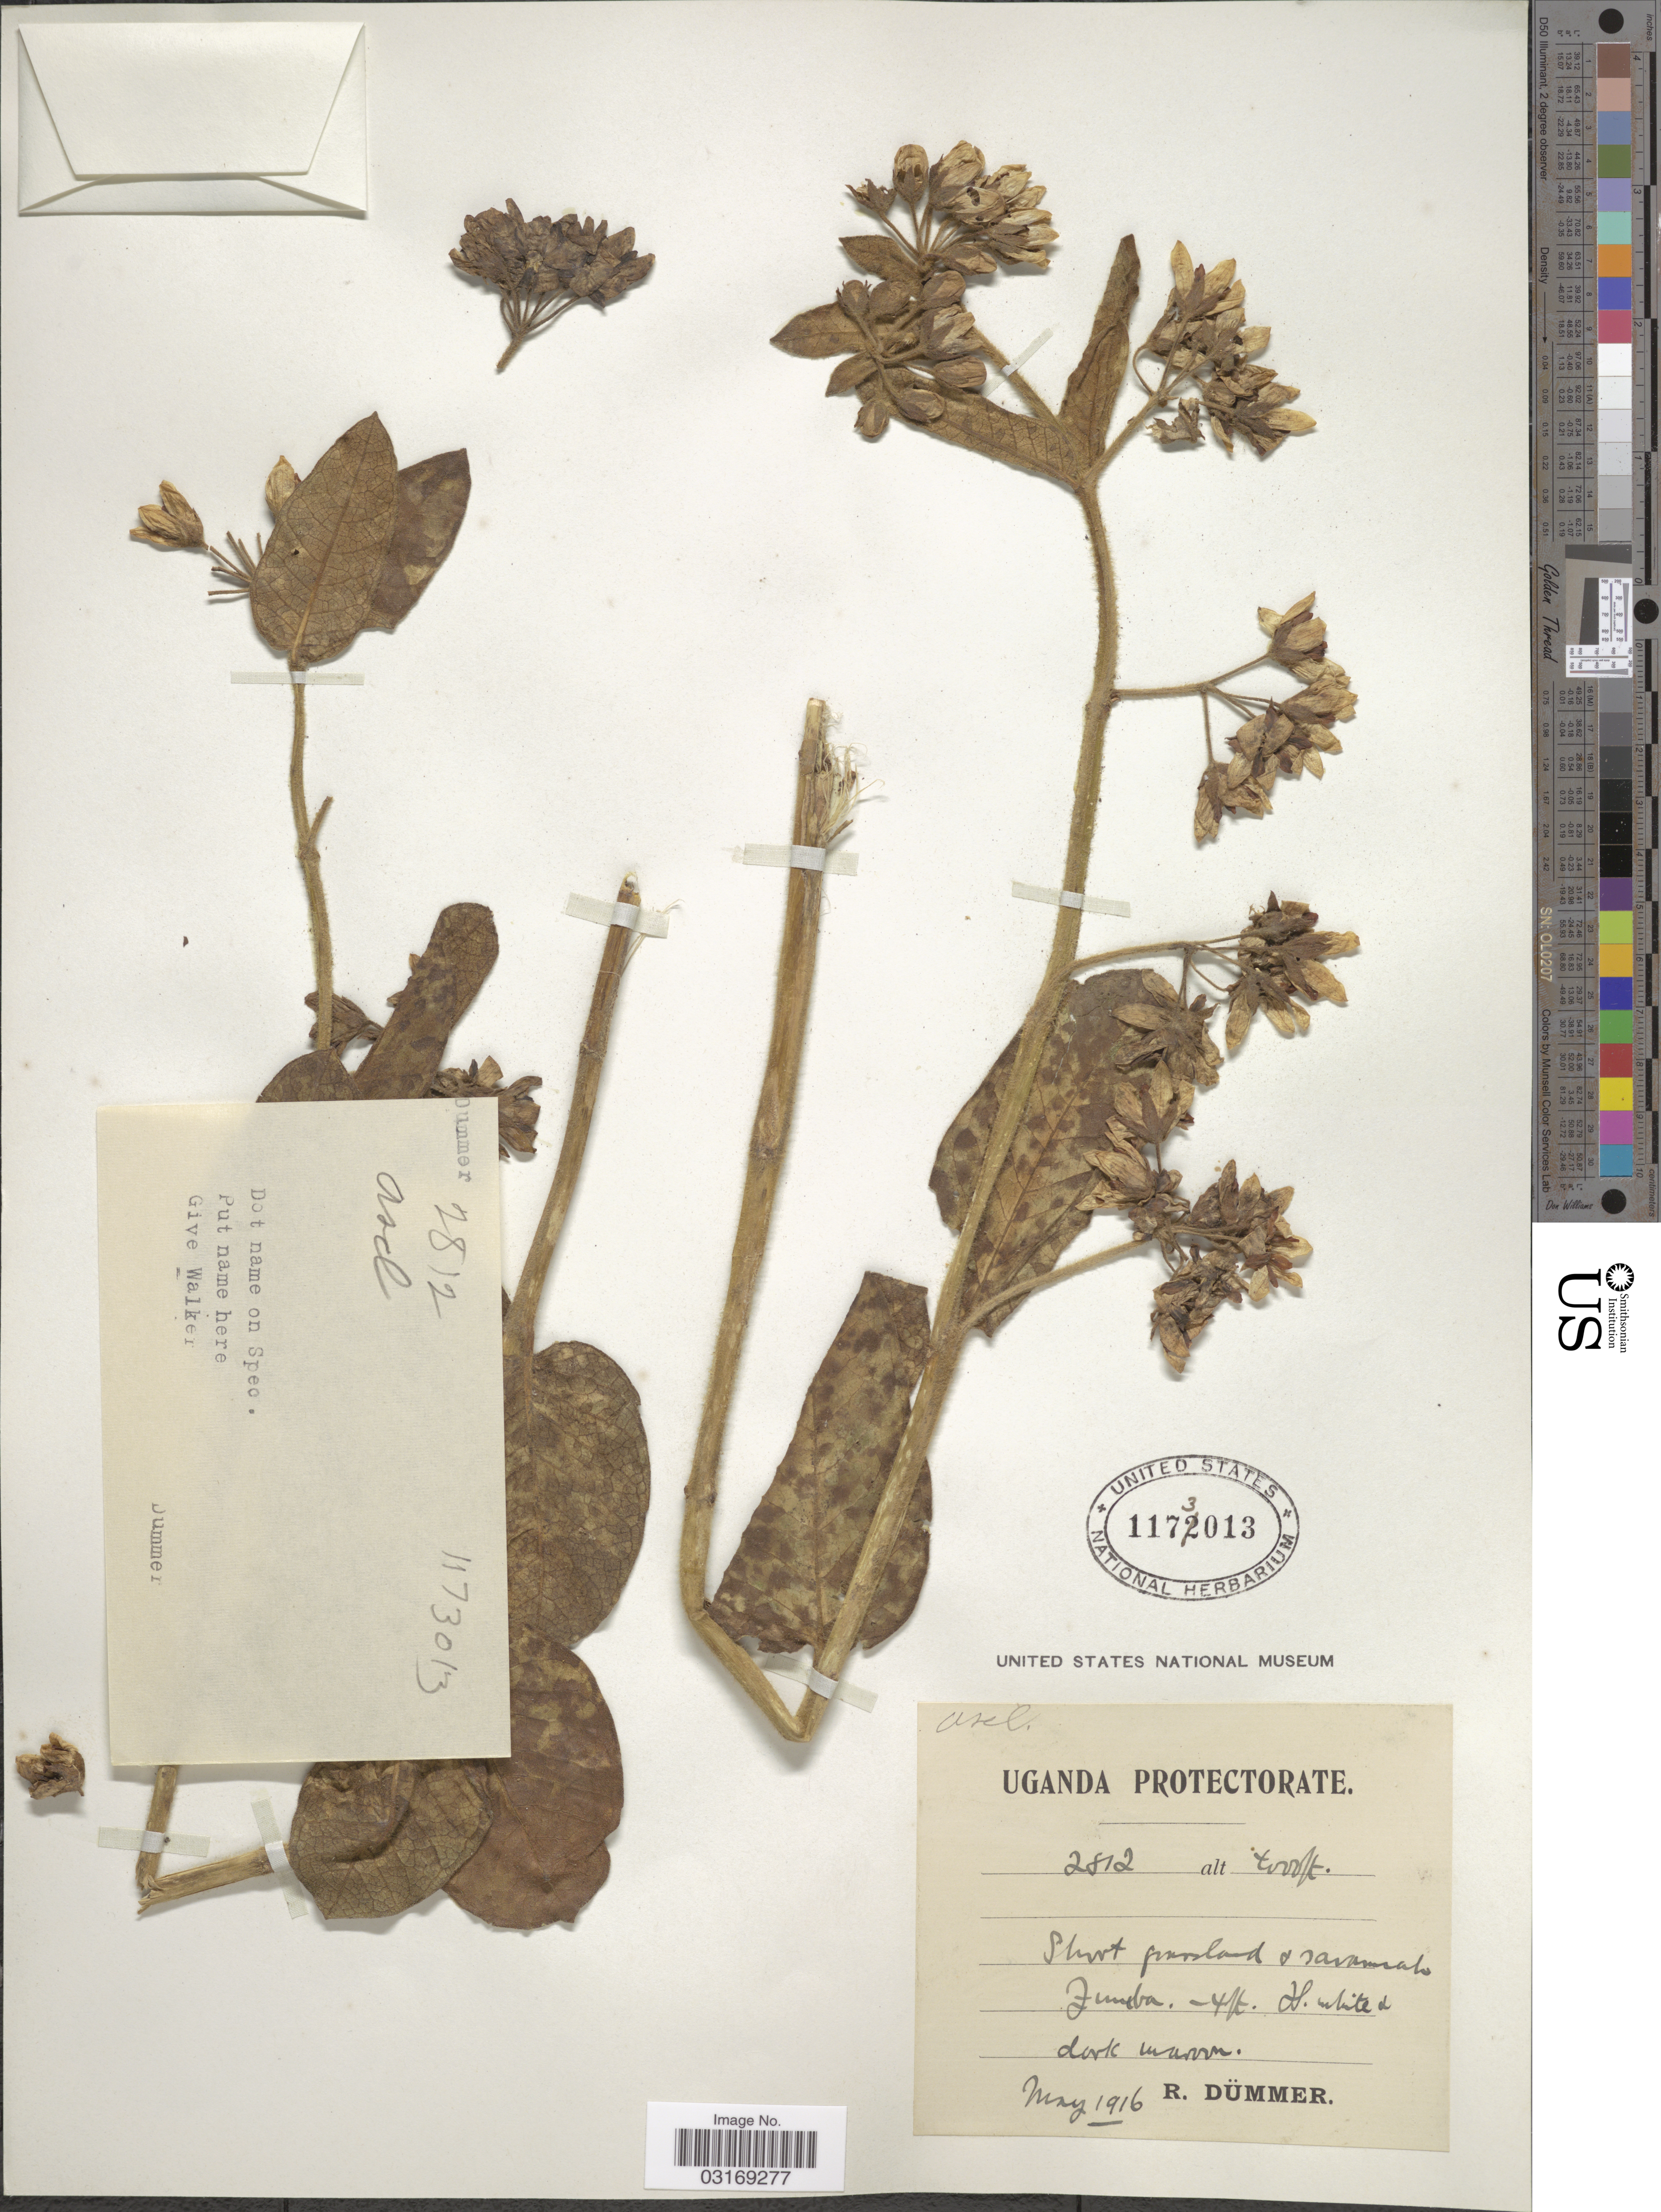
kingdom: Plantae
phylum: Tracheophyta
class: Magnoliopsida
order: Gentianales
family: Apocynaceae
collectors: R. A. Dümmer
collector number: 2812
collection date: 1916-05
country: Uganda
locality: Jumba.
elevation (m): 1219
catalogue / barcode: US 1173013